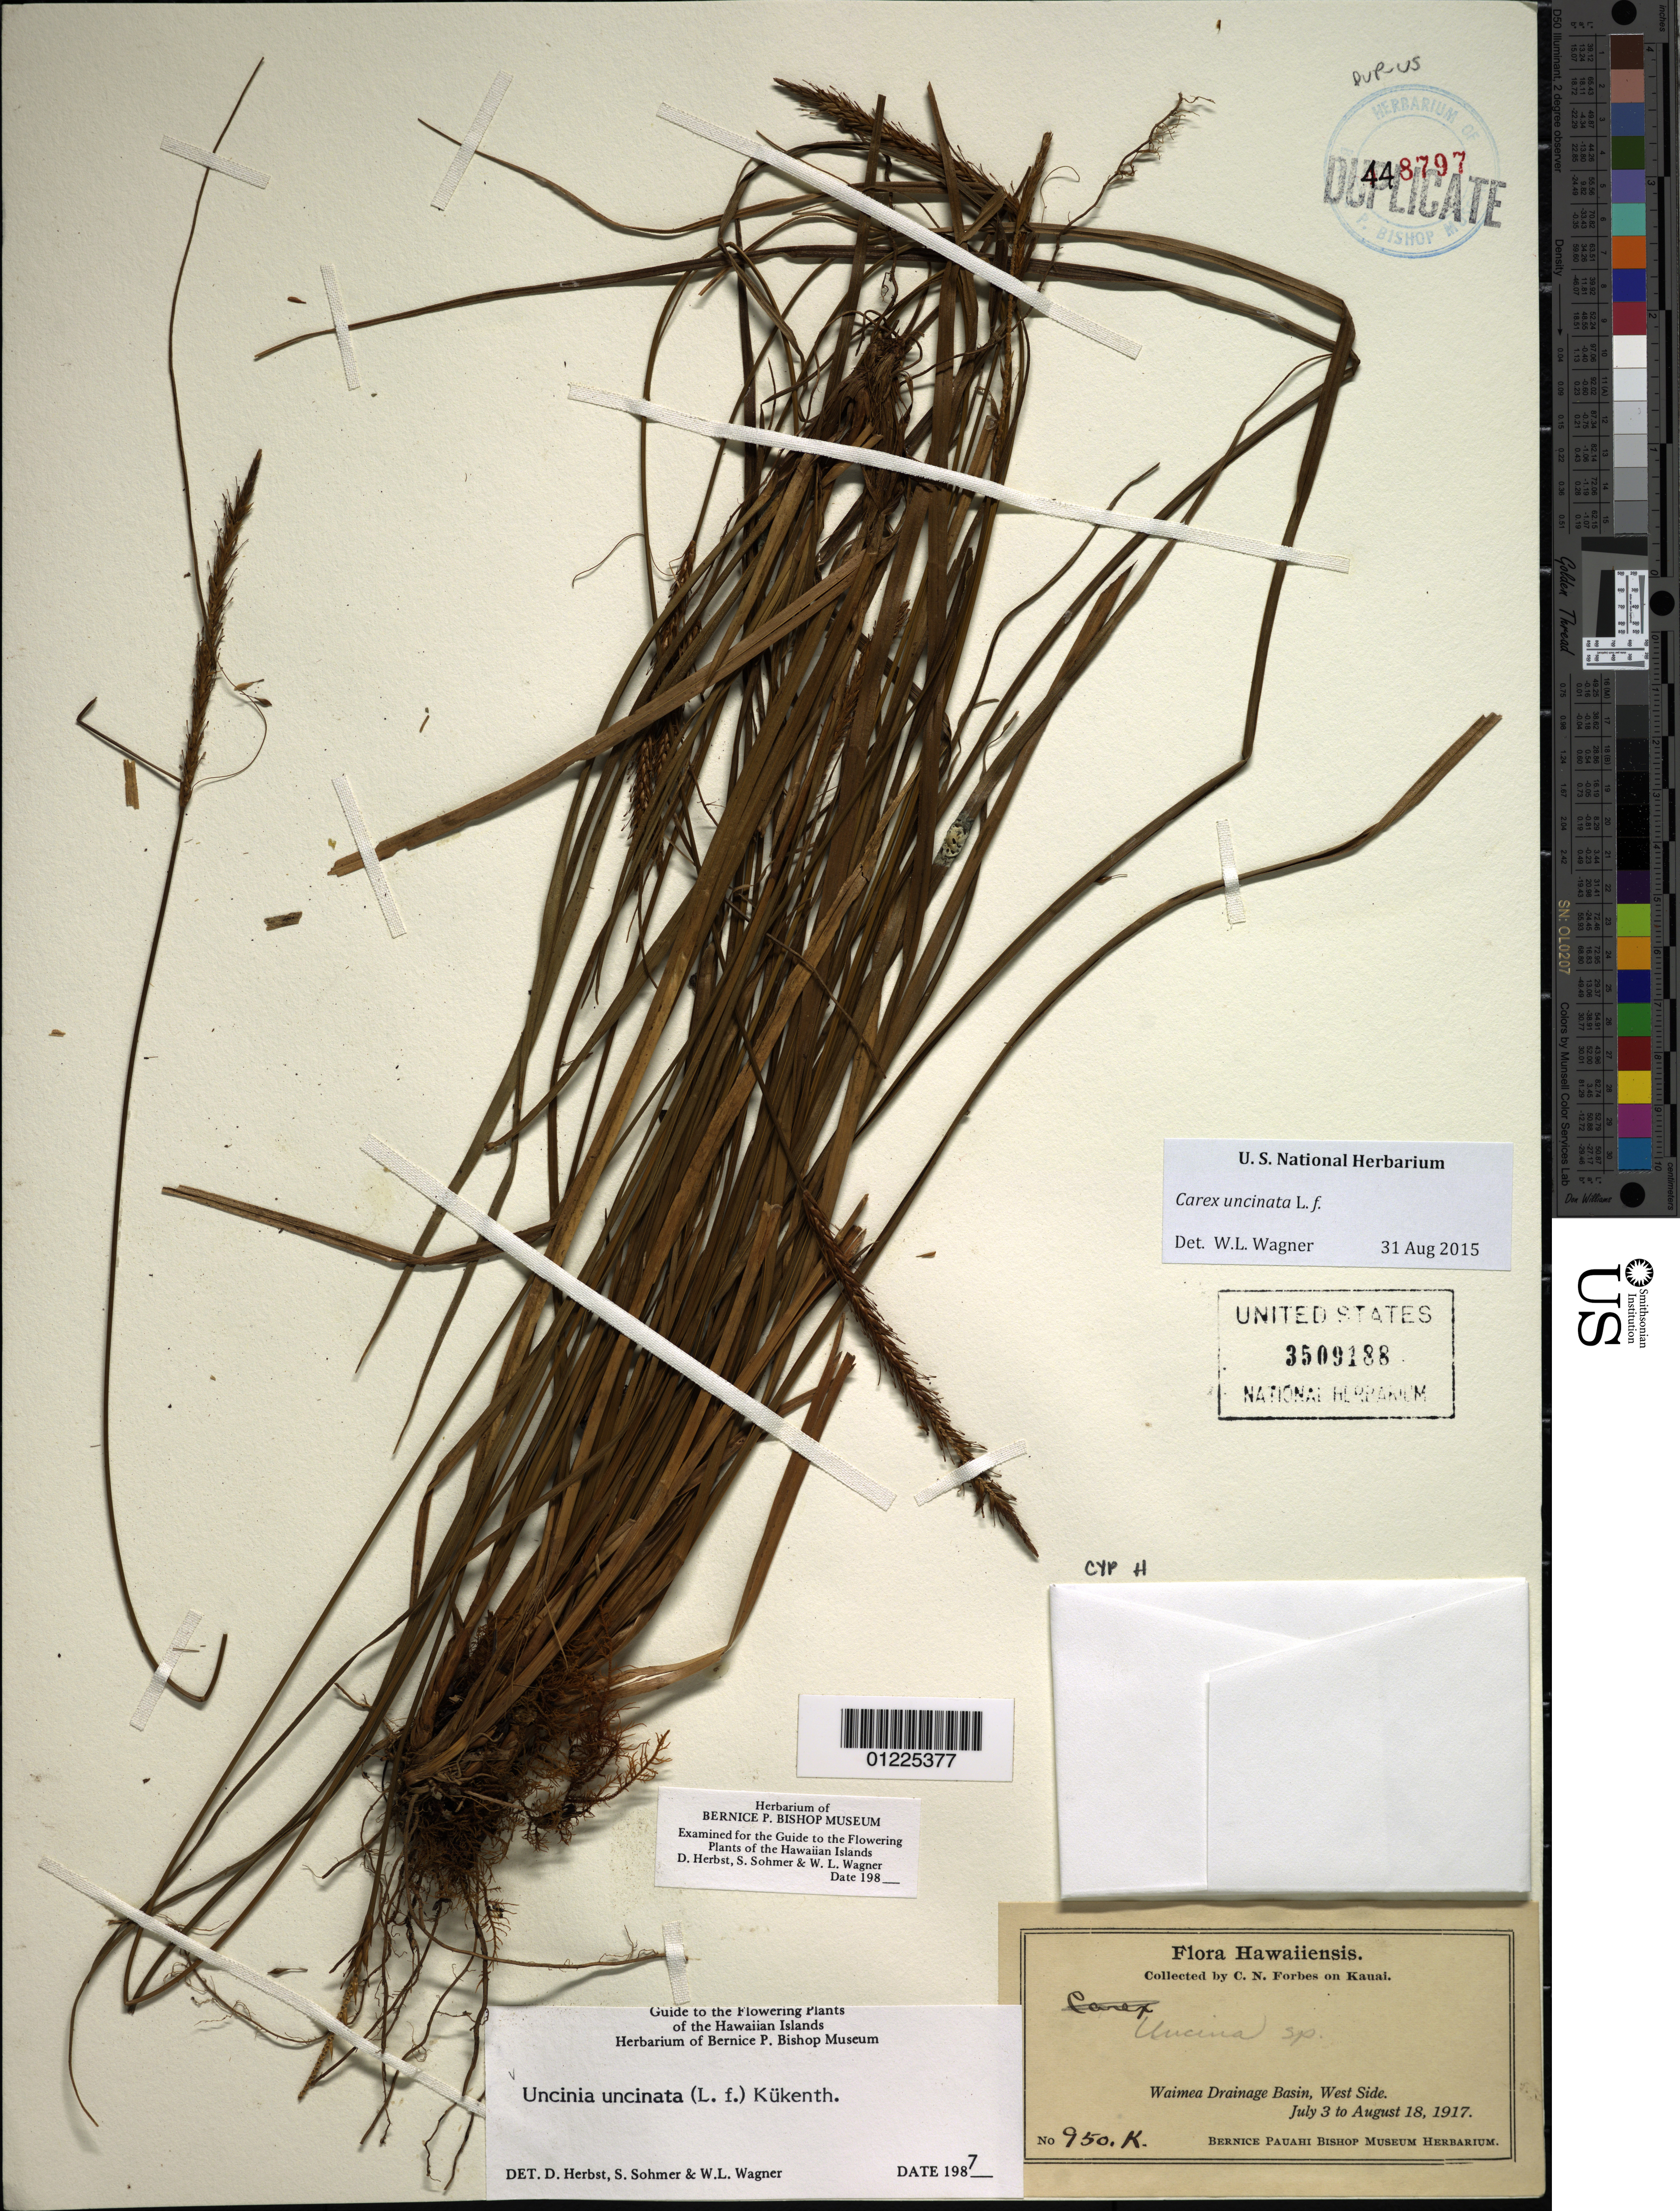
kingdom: Plantae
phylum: Tracheophyta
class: Liliopsida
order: Poales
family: Cyperaceae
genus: Carex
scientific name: Carex uncinata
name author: L. f.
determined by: Wagner, W. L., (BOT), Smithsonian Institution - National Museum of Natural History (UNITED STATES)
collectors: C. N. Forbes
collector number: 950.K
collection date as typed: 3 Jul 1917 to 18 Aug 1917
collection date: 1917-07-03/1917-08-18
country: United States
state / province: Hawaii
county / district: Kauai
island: Kaua'i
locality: Waimea Drainage Basin, West Side.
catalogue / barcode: US 3509188